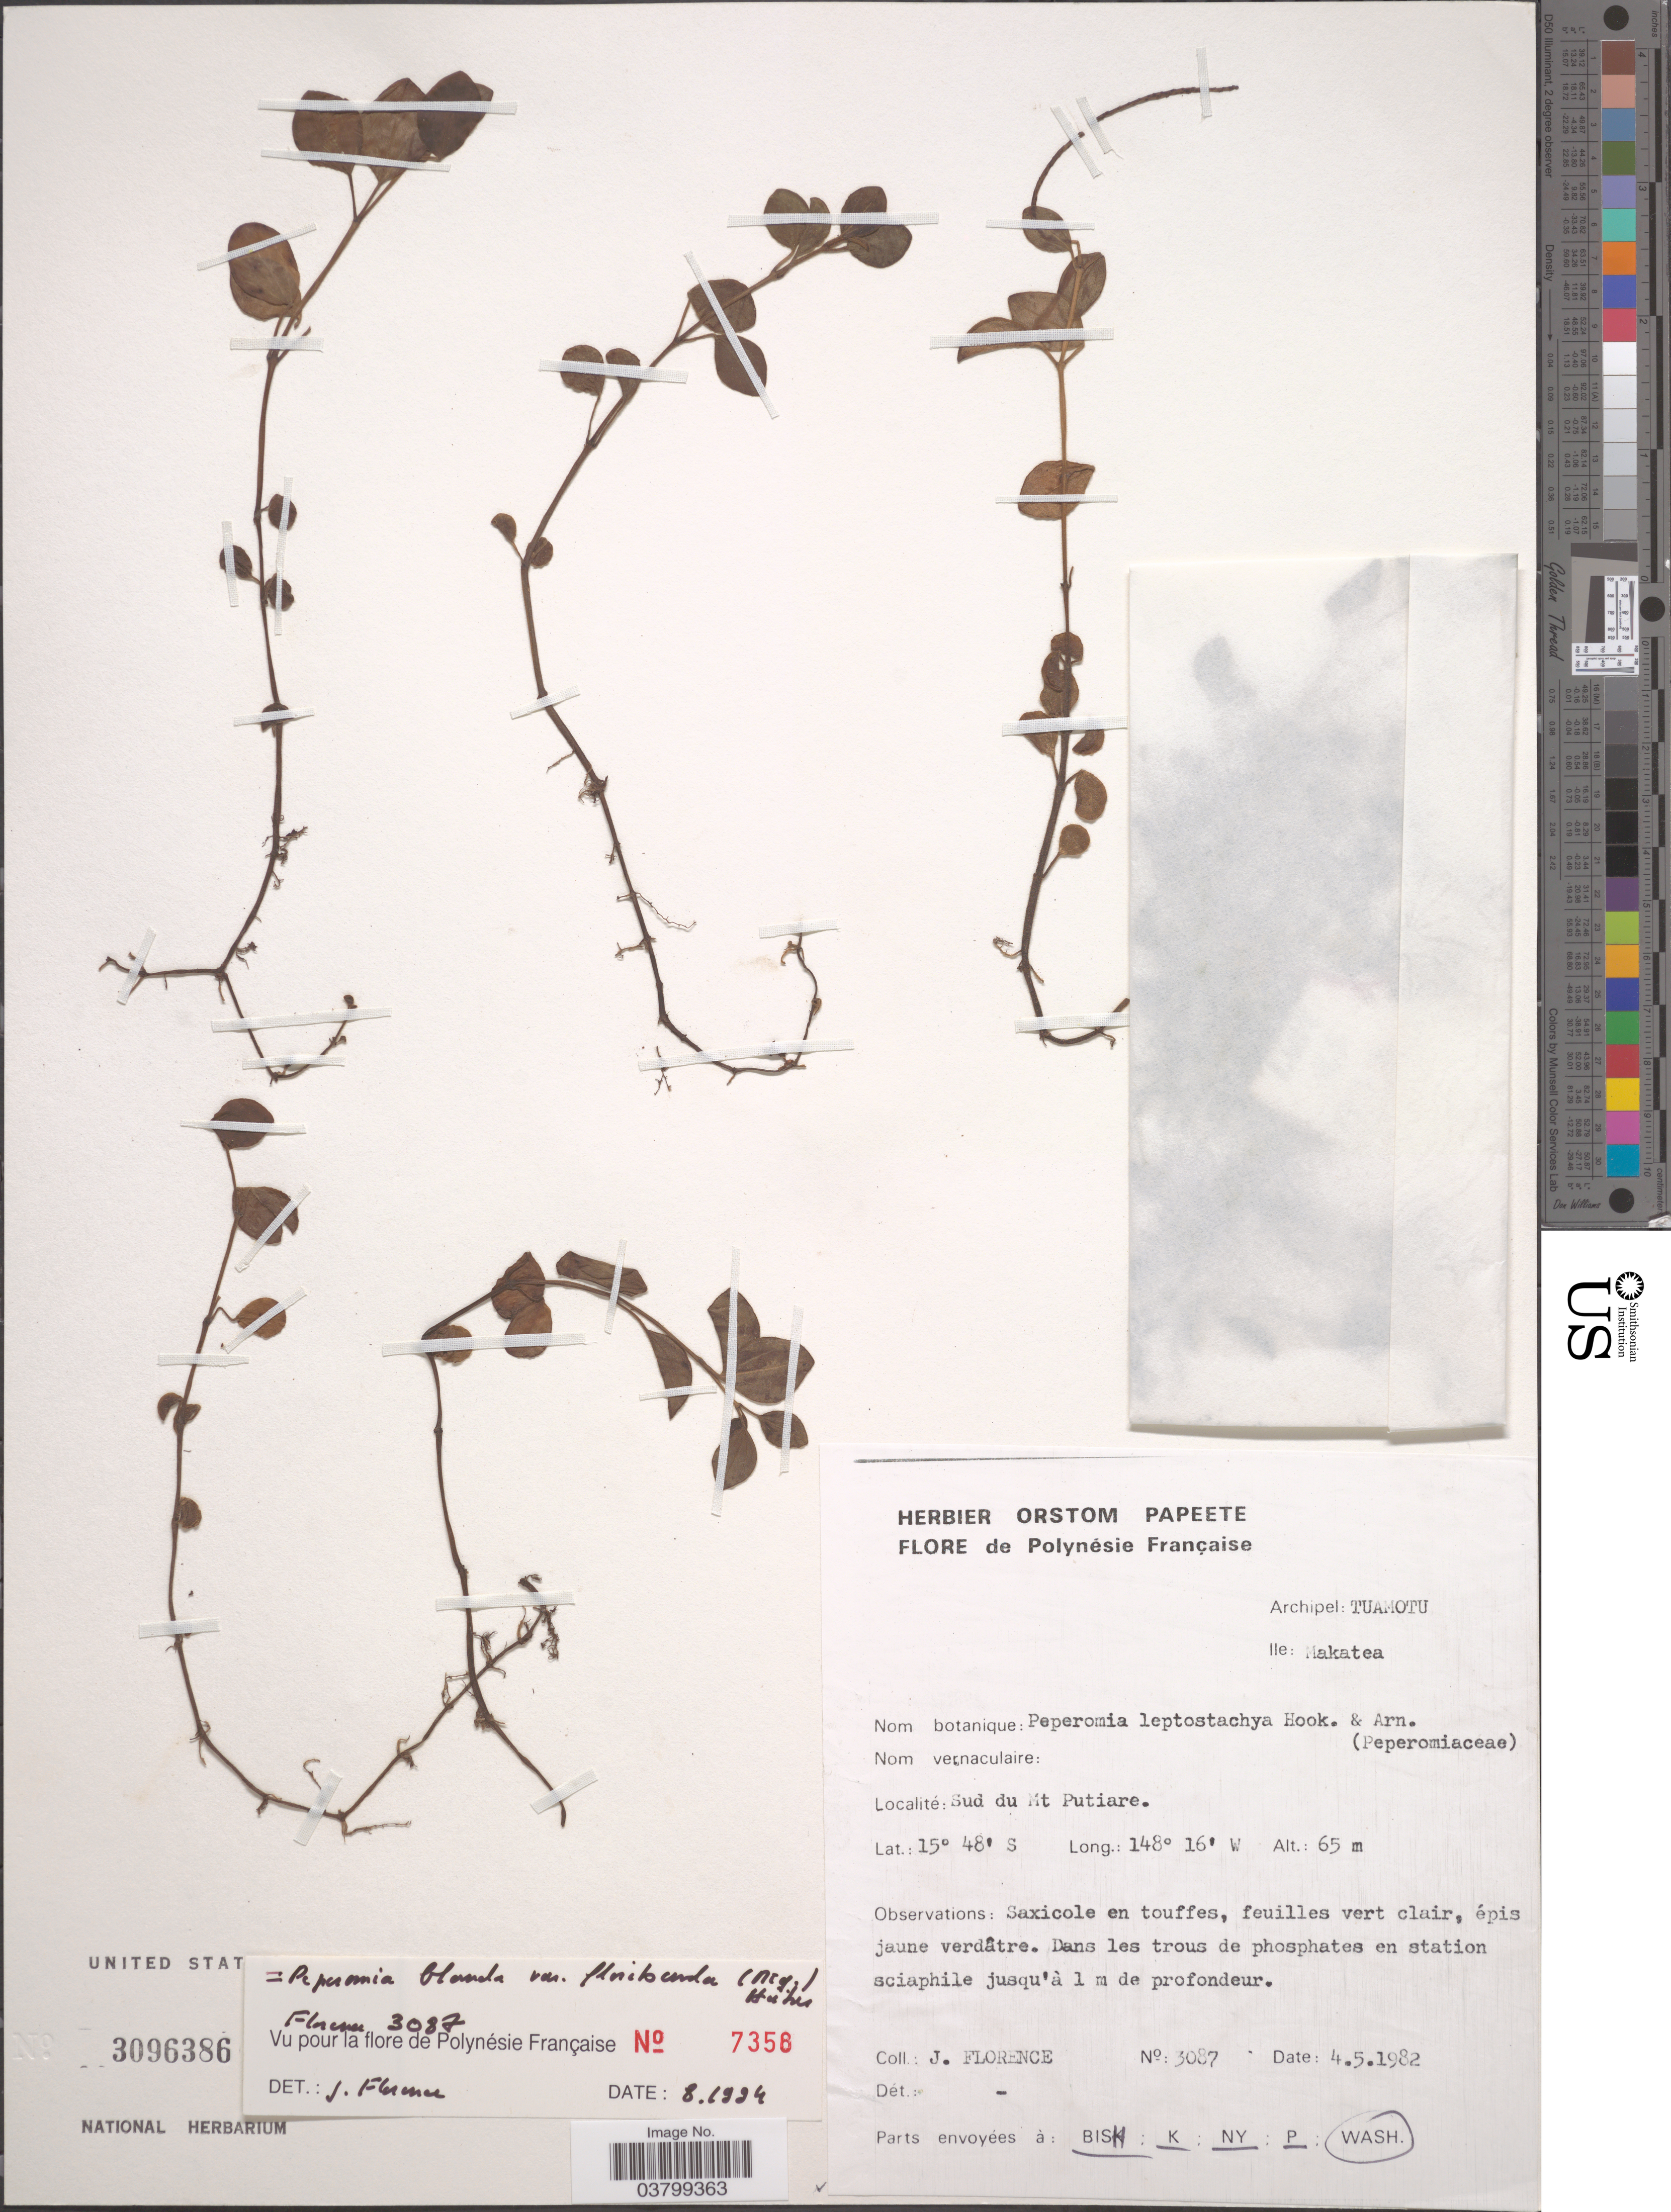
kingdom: Plantae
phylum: Tracheophyta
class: Magnoliopsida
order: Piperales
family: Piperaceae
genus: Peperomia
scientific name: Peperomia leptostachya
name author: Hook. & Arn.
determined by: Wagner, W. L., (BOT), Smithsonian Institution - National Museum of Natural History (UNITED STATES)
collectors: J. Florence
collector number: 3087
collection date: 1982-05-04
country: French Polynesia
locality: Archipel: Tuamotu. Ile: Makatea. Sud du Mt Putiare.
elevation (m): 65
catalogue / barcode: US 3096386